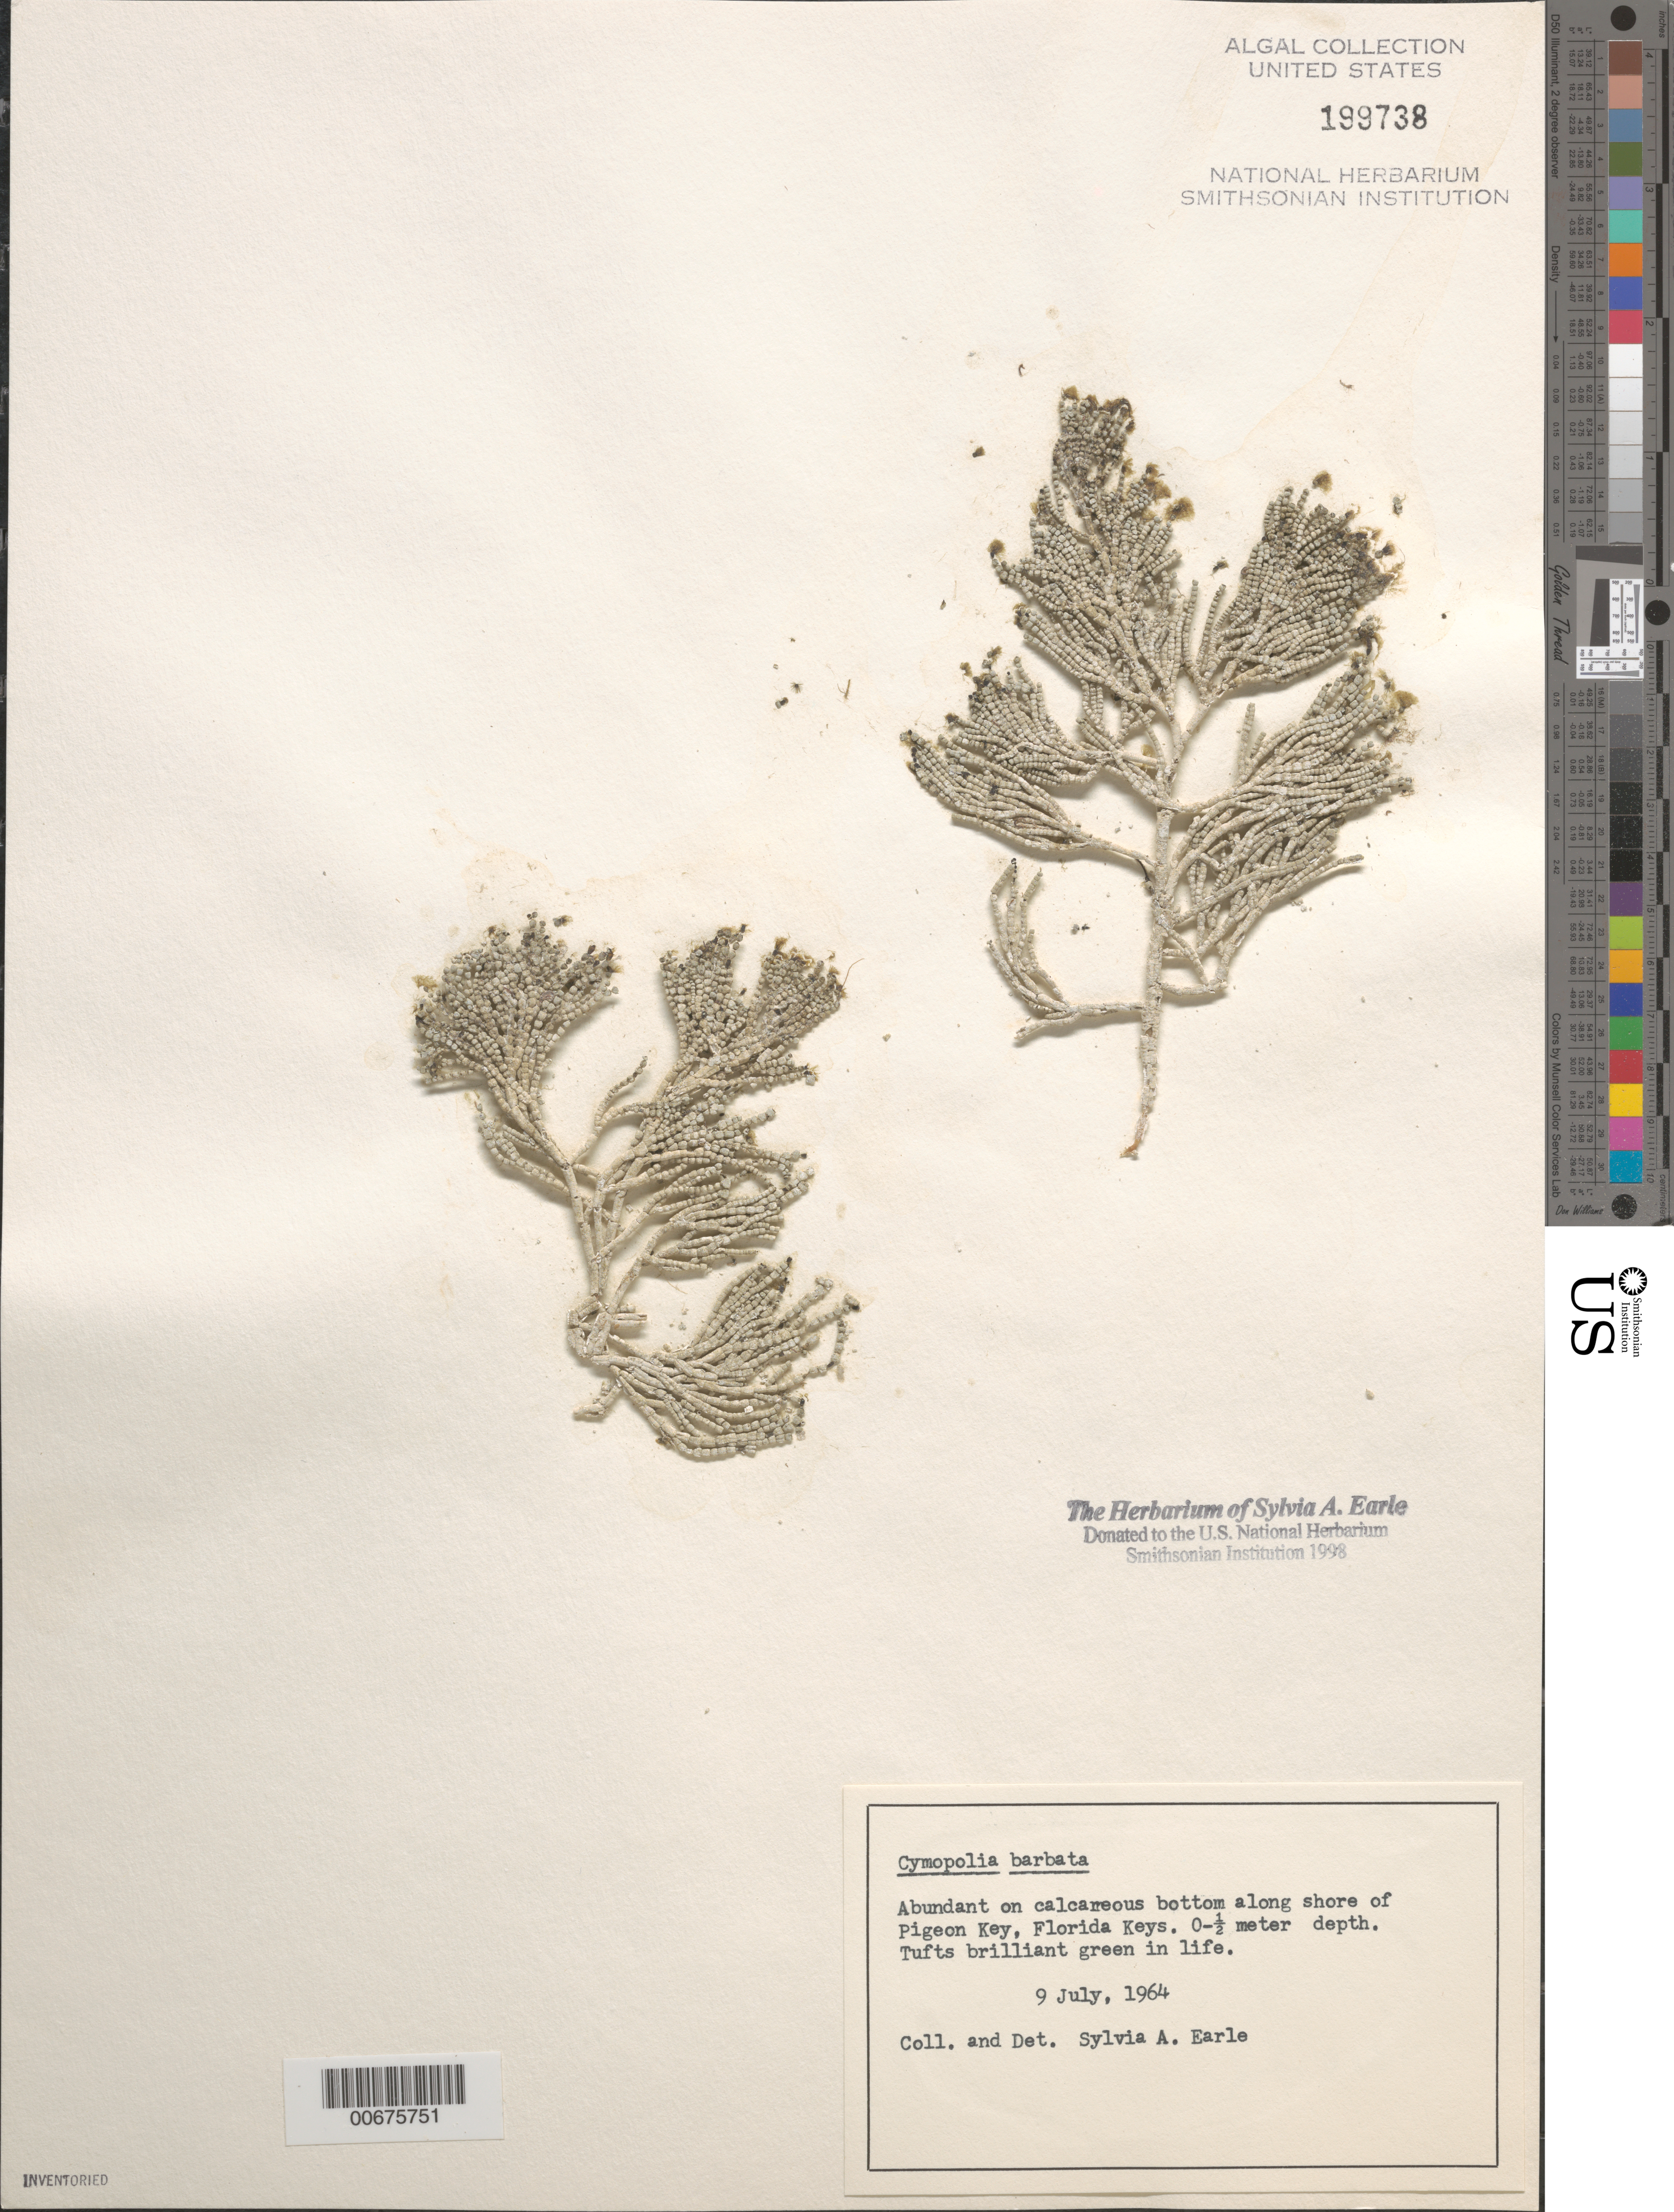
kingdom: Plantae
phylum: Chlorophyta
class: Ulvophyceae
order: Dasycladales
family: Dasycladaceae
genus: Cymopolia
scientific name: Cymopolia barbata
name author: (L.) J.V.Lamouroux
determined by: Earle, S. A.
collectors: S. A. Earle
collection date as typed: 09 Jul 1964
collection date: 1964-07-09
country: United States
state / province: Florida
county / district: Monroe County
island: Pigeon Key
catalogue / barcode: US 199738